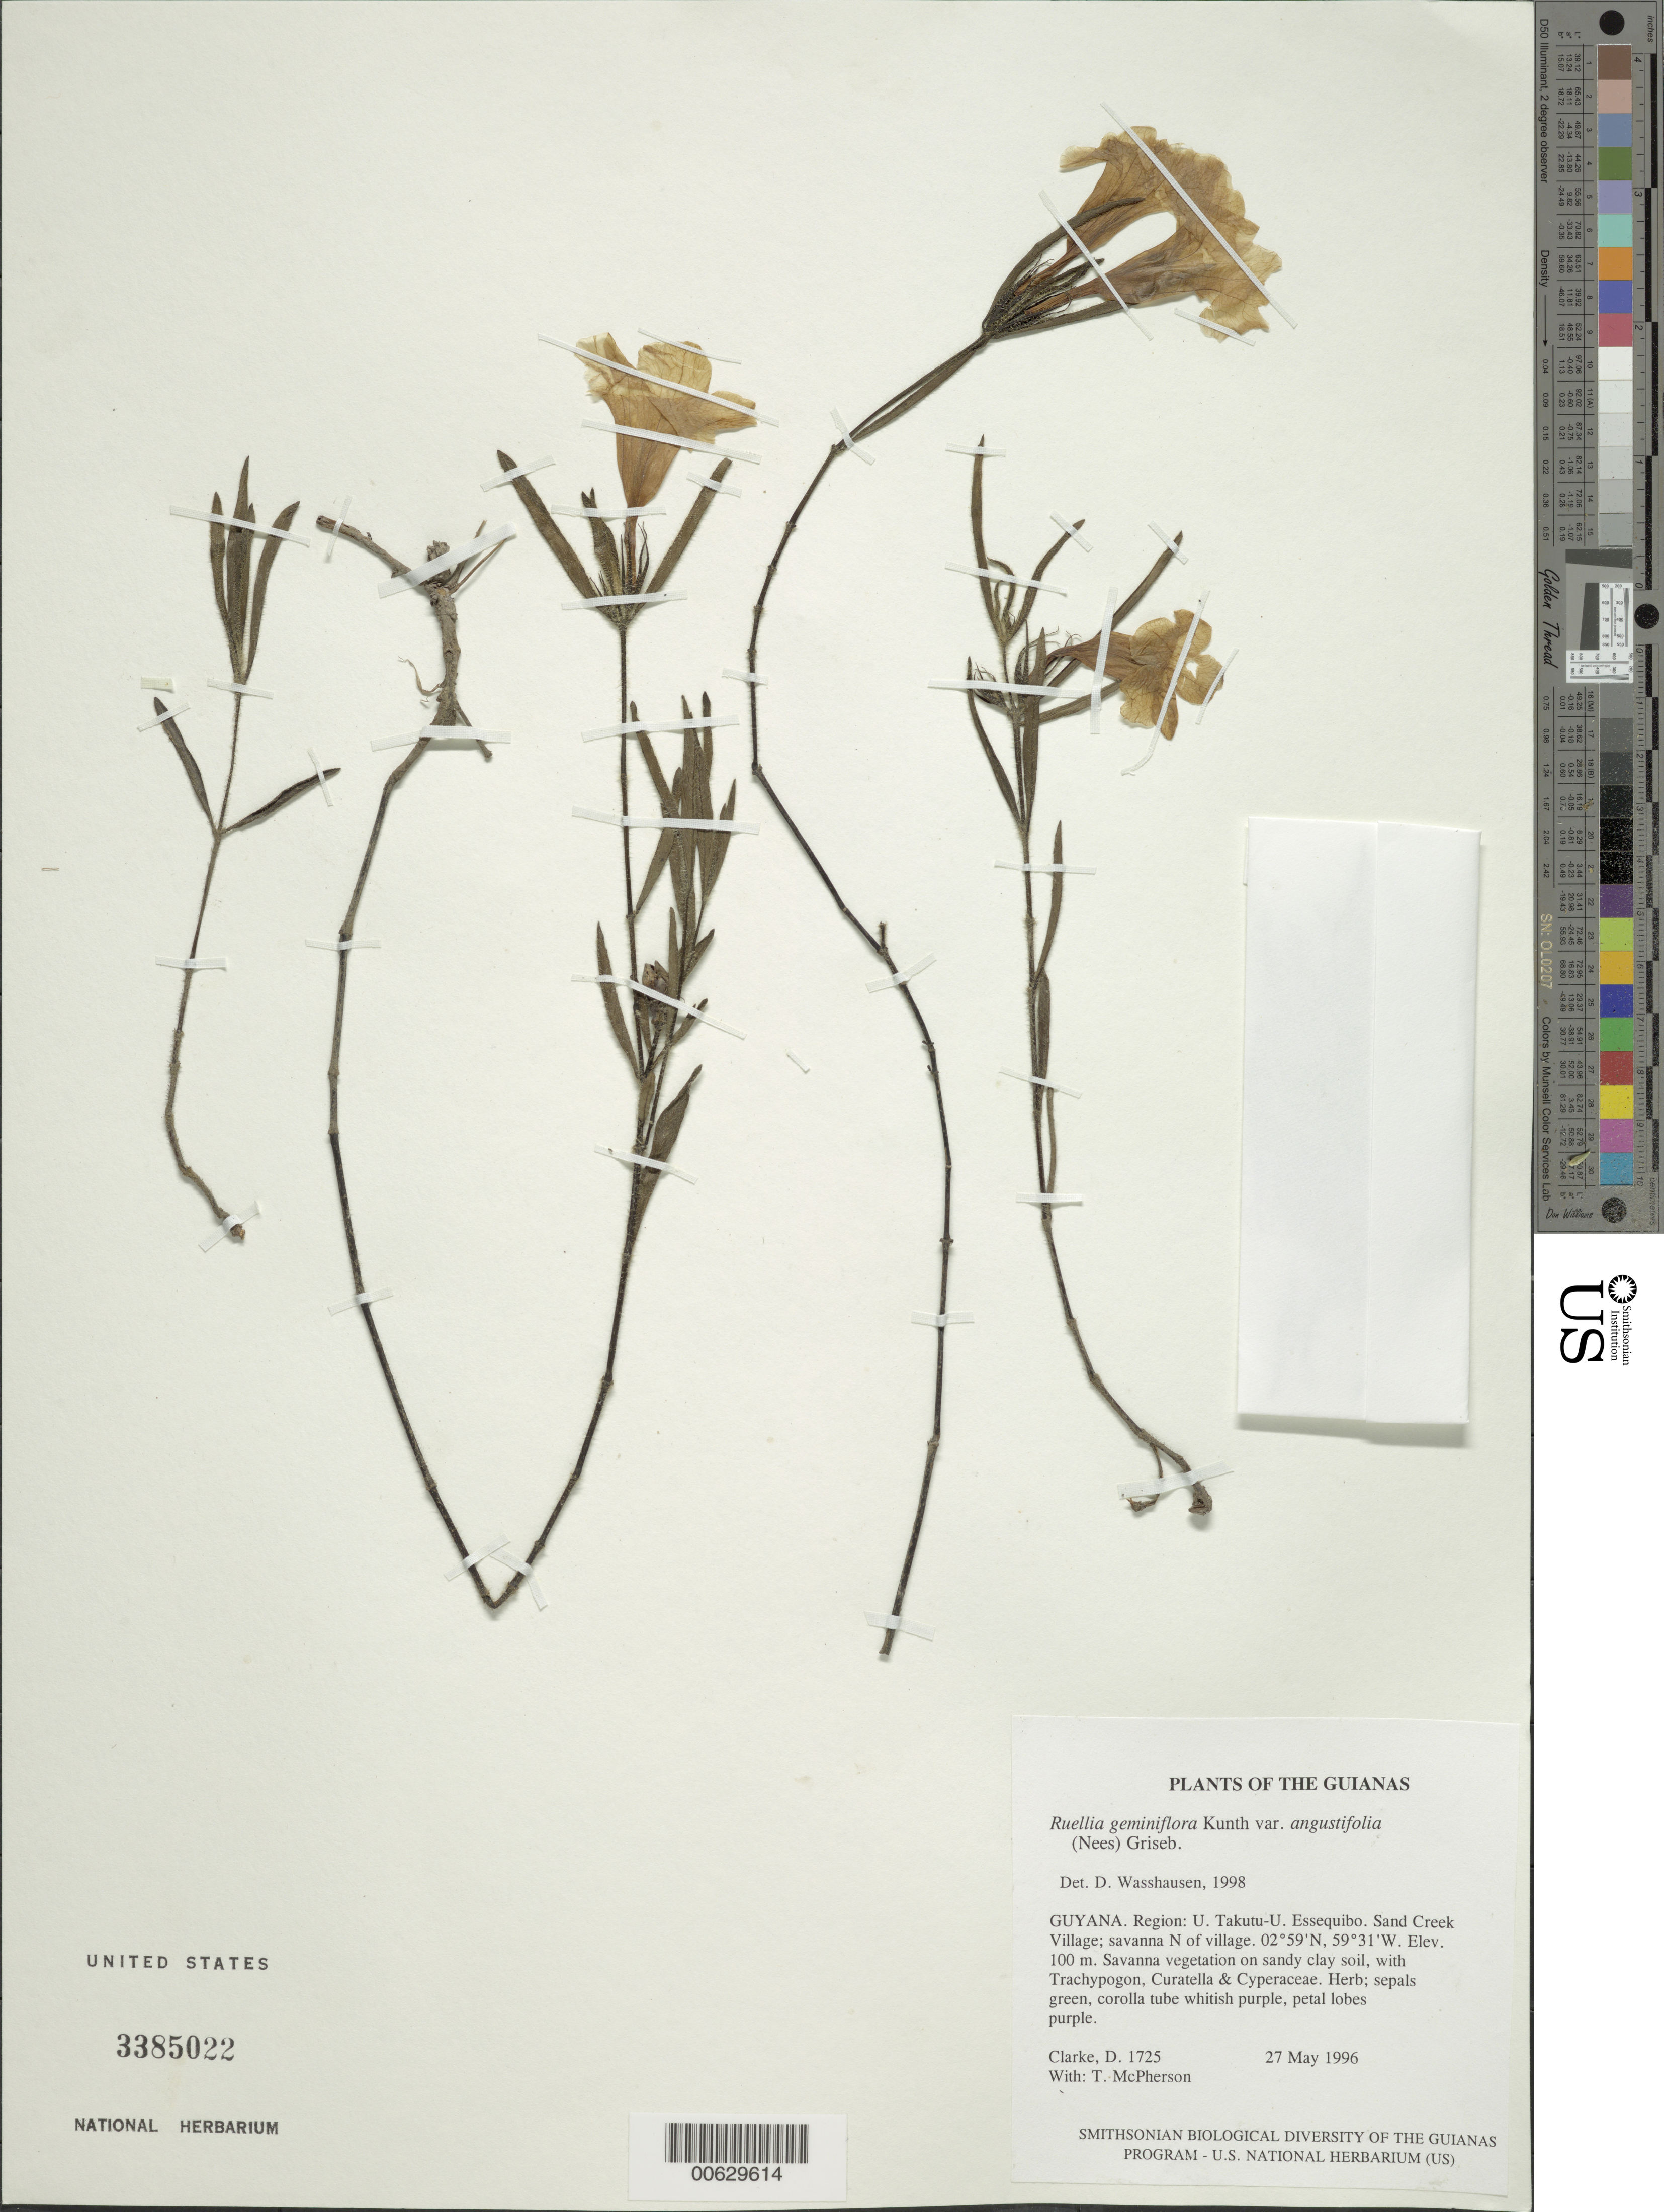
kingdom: Plantae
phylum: Tracheophyta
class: Magnoliopsida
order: Lamiales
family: Acanthaceae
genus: Ruellia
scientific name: Ruellia geminiflora var. angustifolia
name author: (Nees) Griseb.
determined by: Wasshausen, Dieter C., (BOT), Smithsonian Institution - National Museum of Natural History (UNITED STATES)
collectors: H. D. Clarke & T. McPherson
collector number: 1725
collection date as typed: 27 May 1996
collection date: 1996-05-27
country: Guyana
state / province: U. Takutu-U. Essequibo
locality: Sand Creek Village; savanna N of village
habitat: Savanna vegetation on sandy clay soil, with Trachypogon, Curatella & Cyperaceae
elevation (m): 100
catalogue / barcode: US 3385022